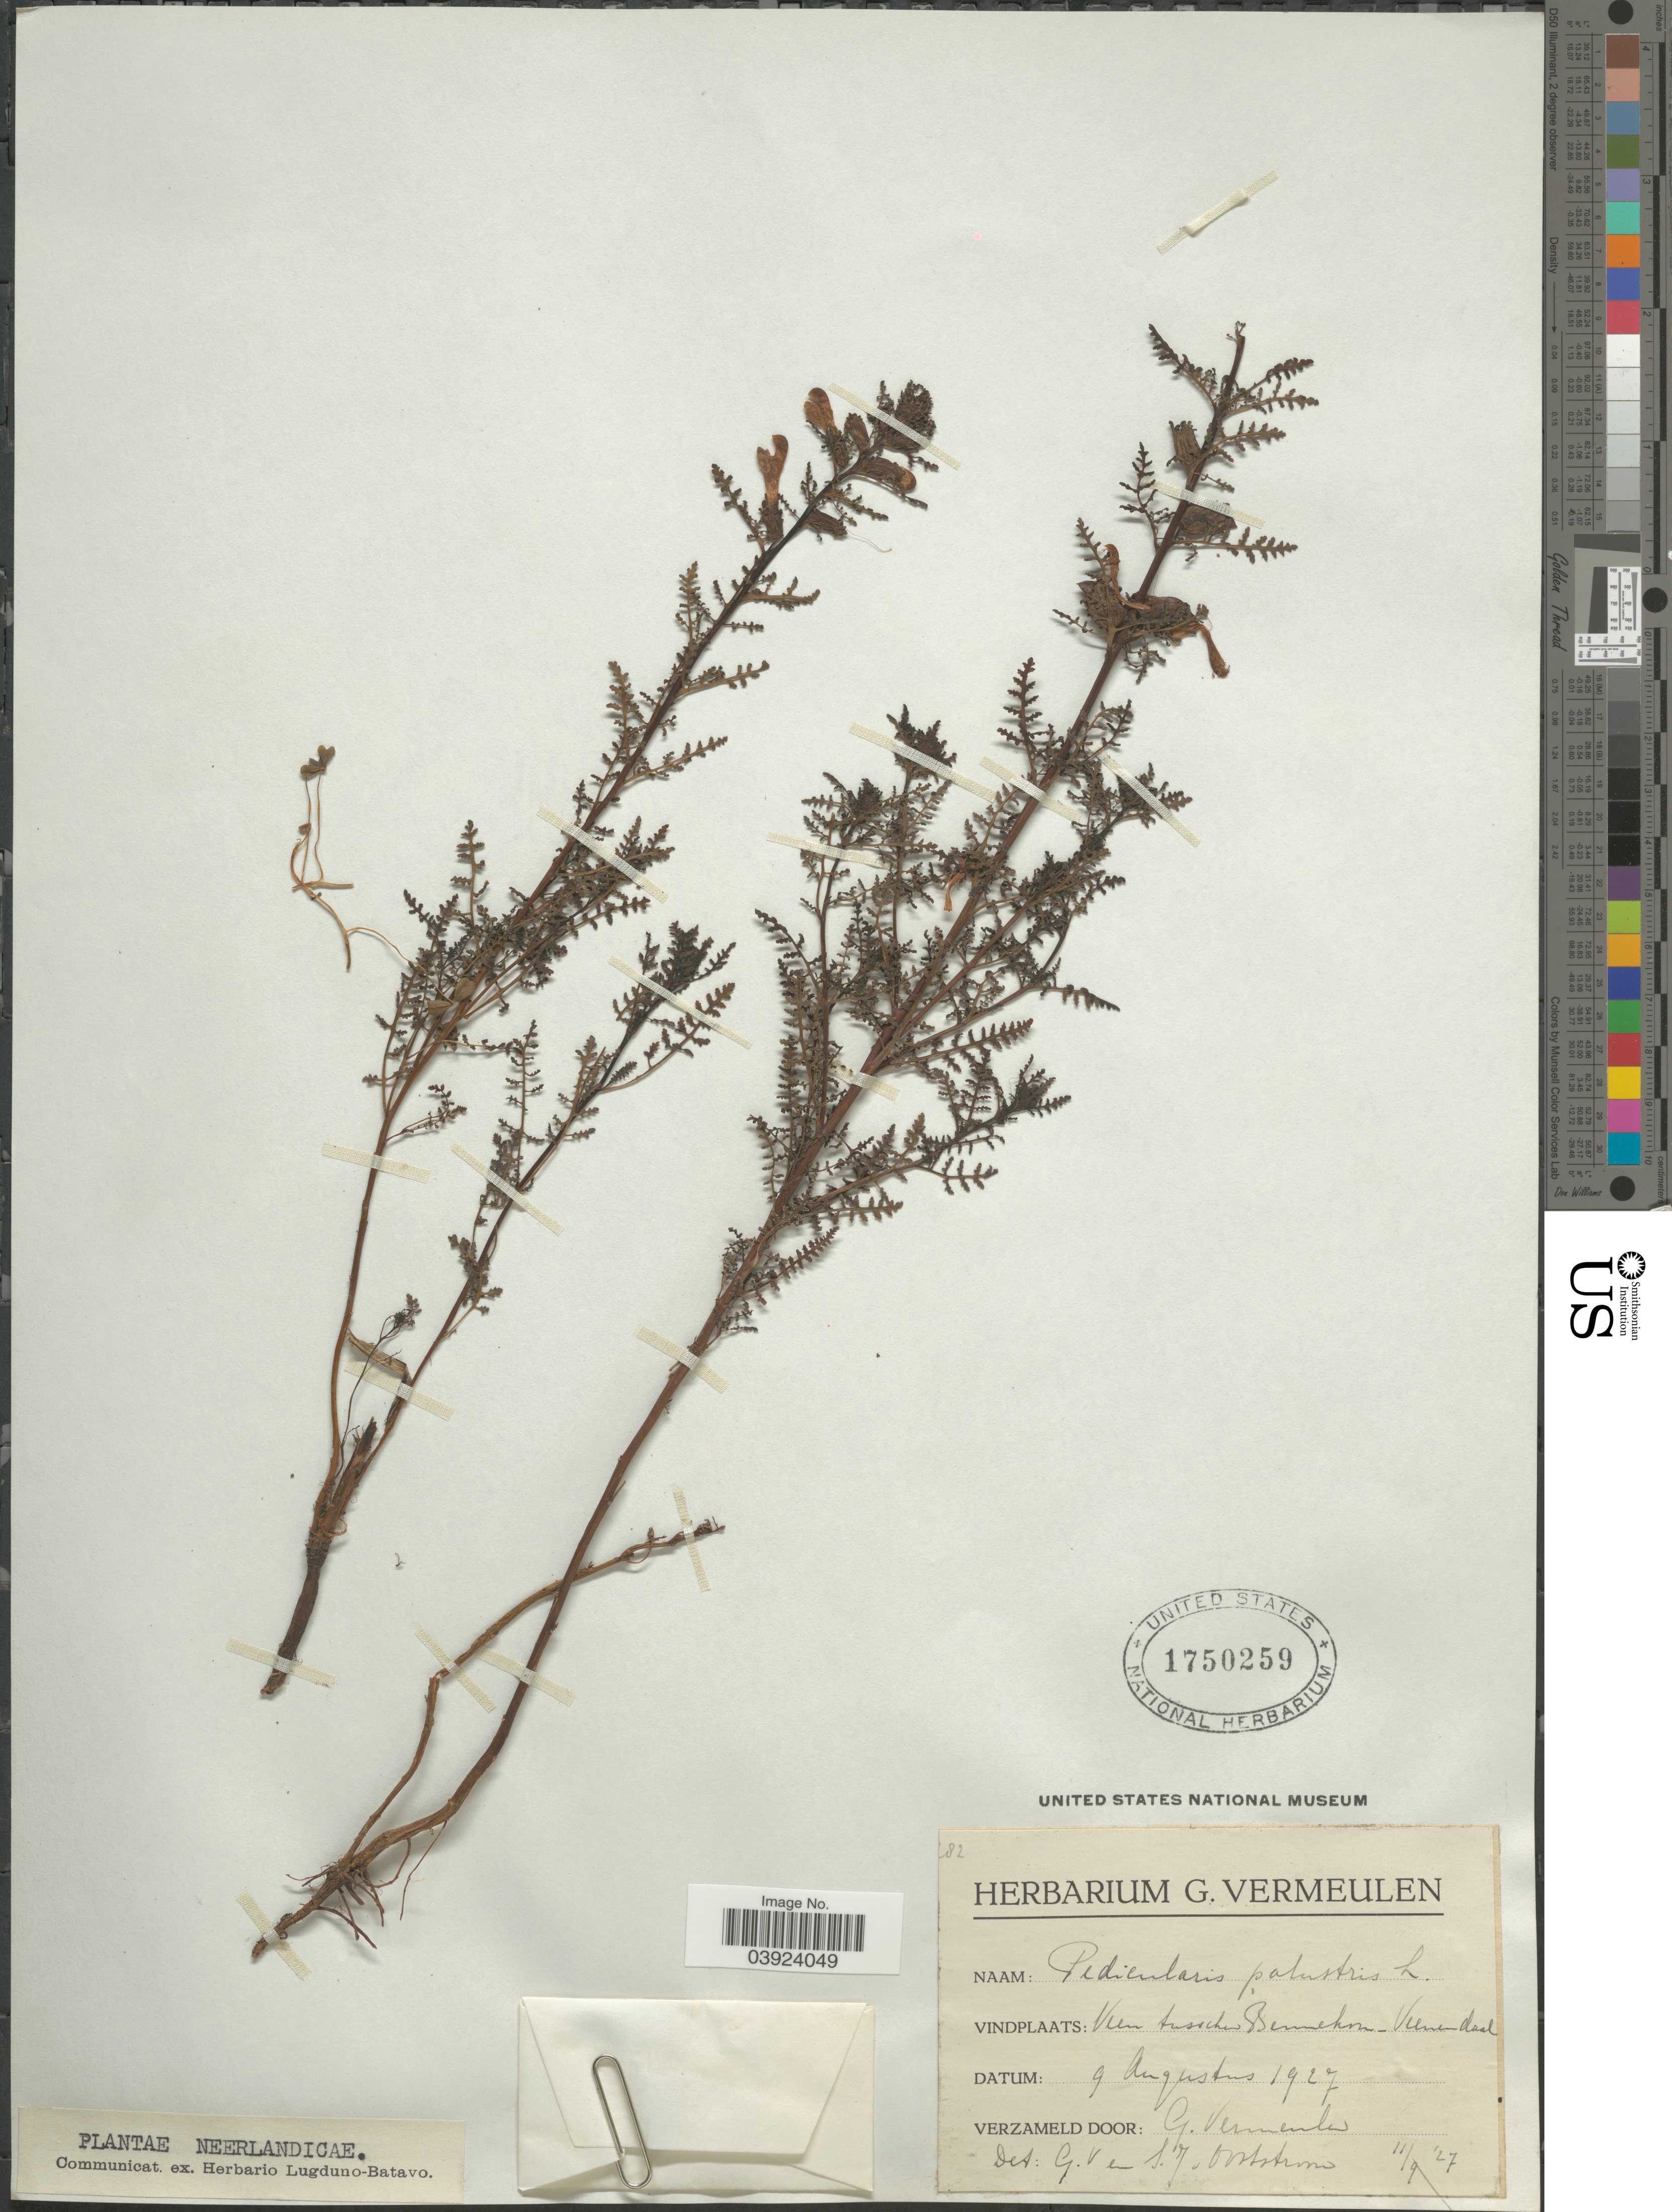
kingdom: Plantae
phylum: Tracheophyta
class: Magnoliopsida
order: Lamiales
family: Orobanchaceae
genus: Pedicularis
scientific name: Pedicularis palustris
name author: L.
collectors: G. Vermeulen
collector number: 82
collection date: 1927-08-09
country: Netherlands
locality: Veen tusschen Bennekom- Veenendaal.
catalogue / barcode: US 1750259